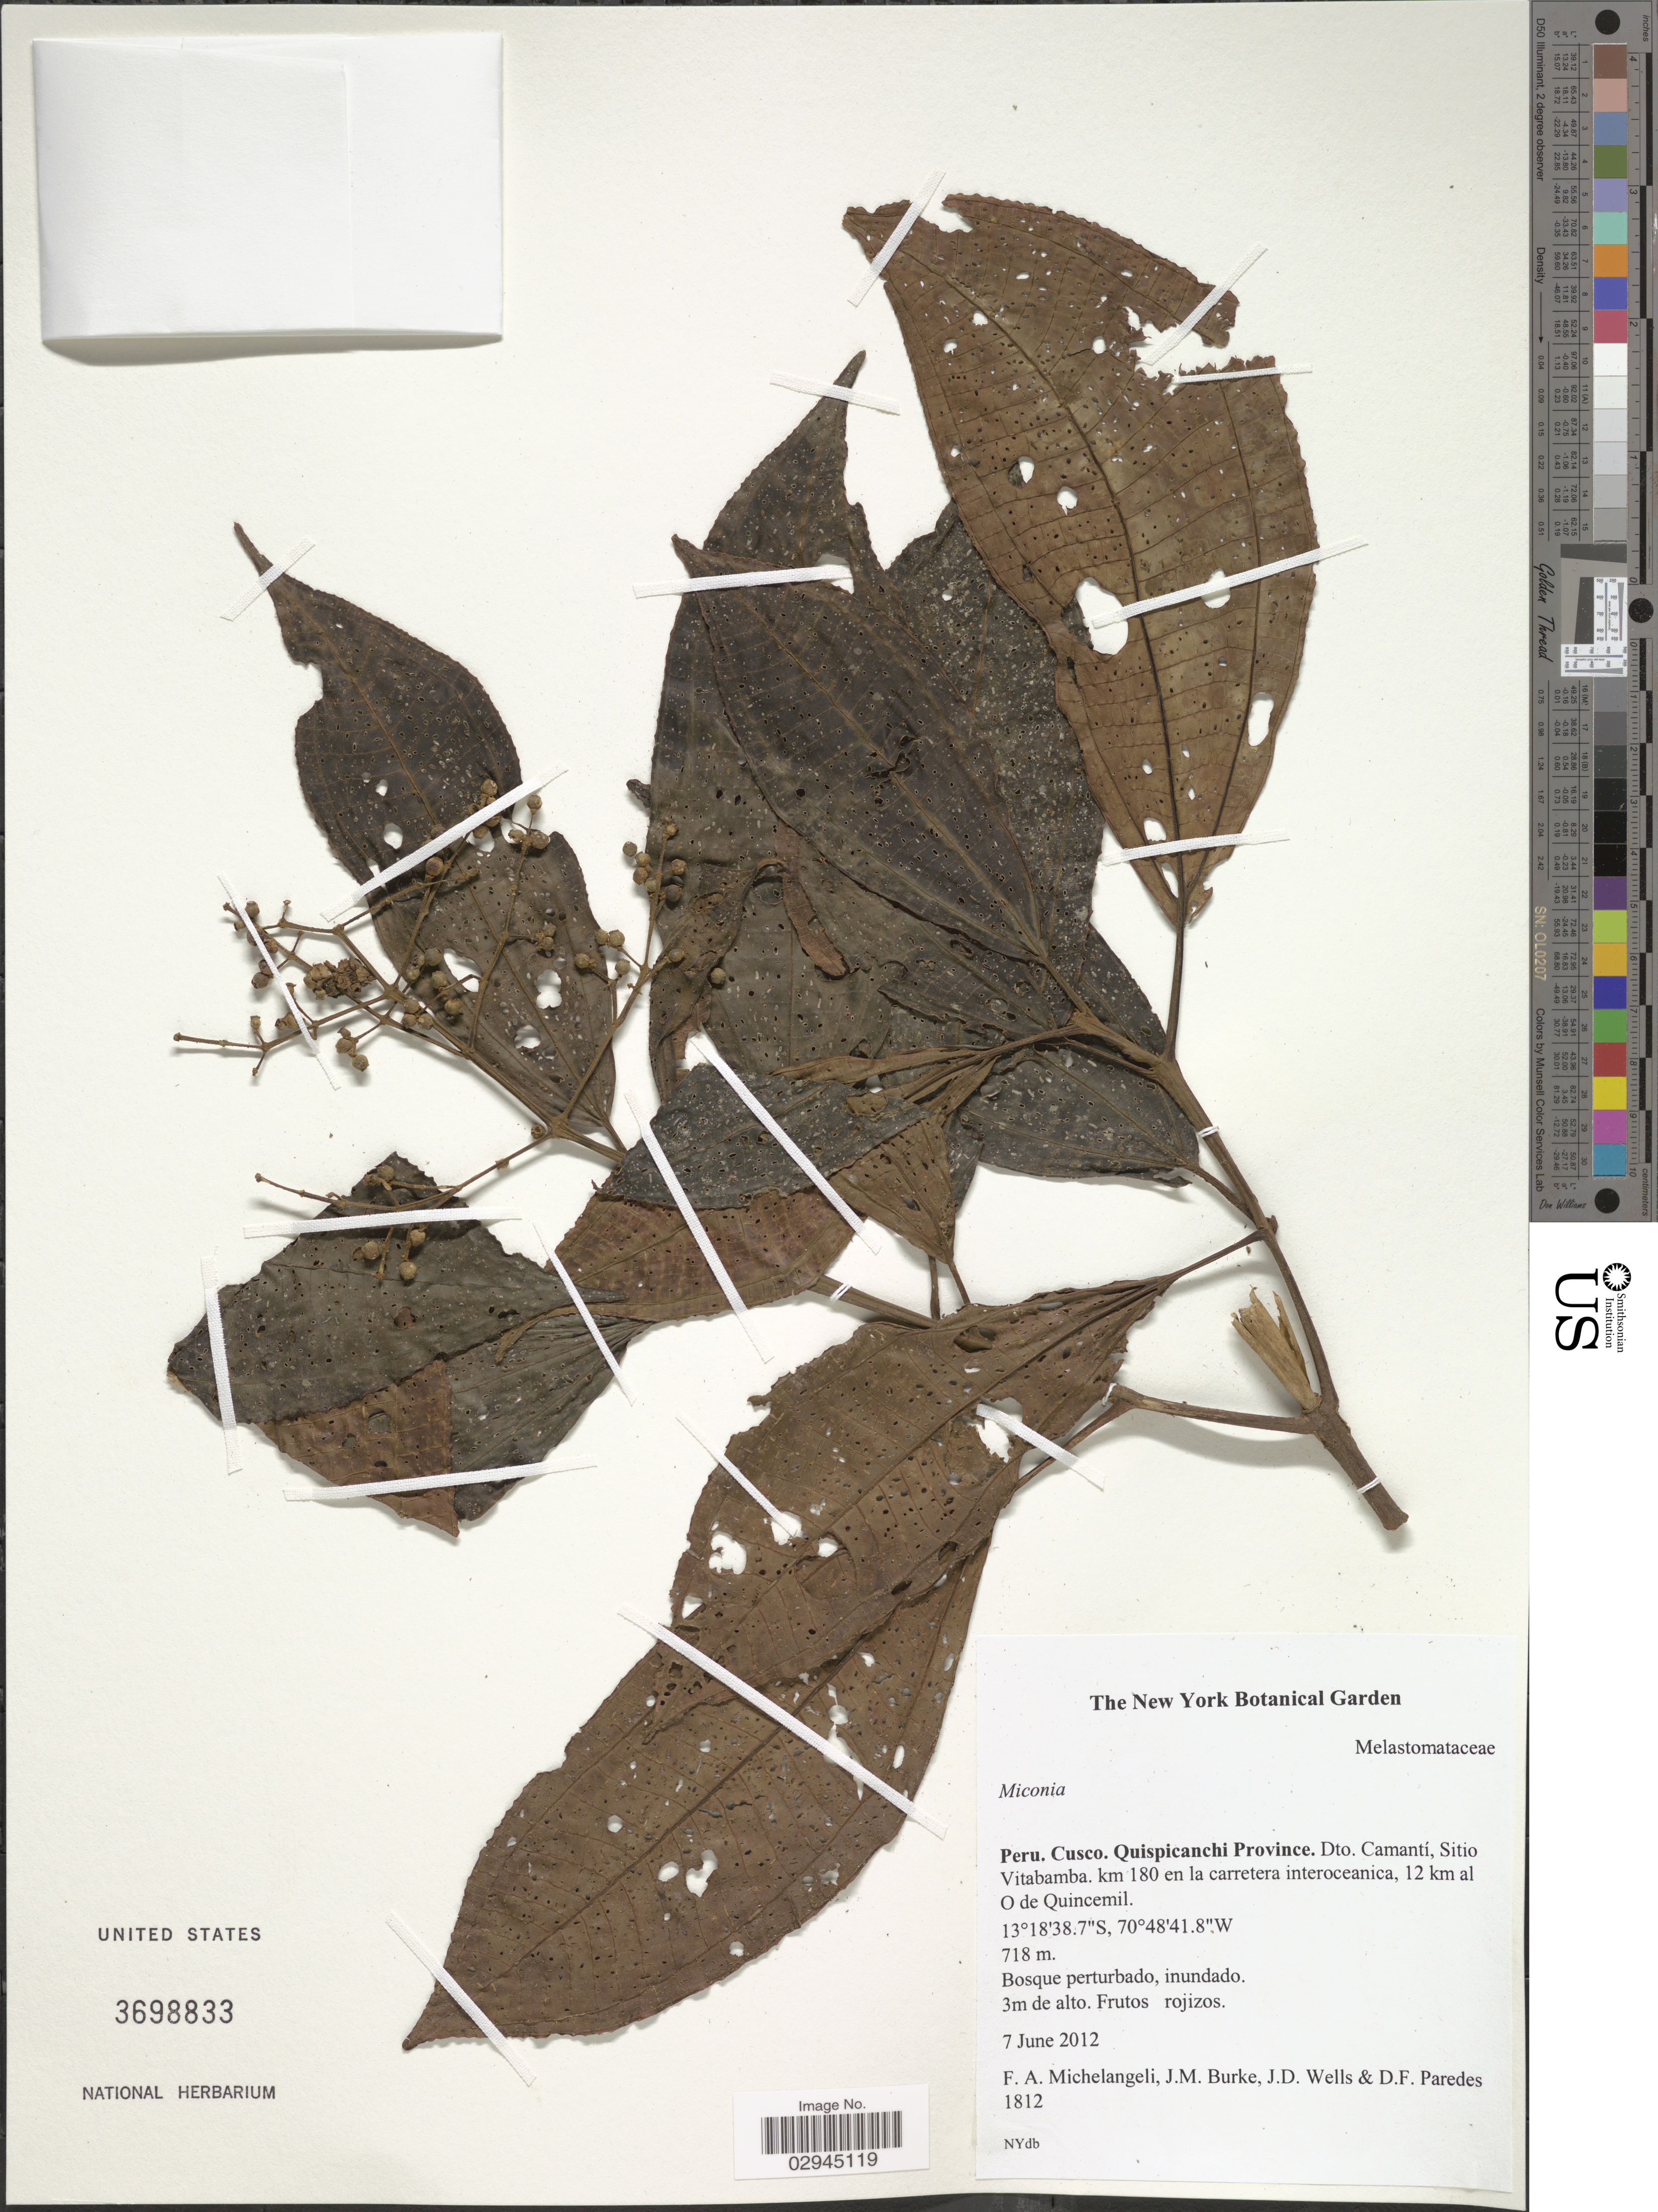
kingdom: Plantae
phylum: Tracheophyta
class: Magnoliopsida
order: Myrtales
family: Melastomataceae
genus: Miconia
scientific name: Miconia sp.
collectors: F. A. Michelangeli, Jac. M. Burke, J. Wells & D. Paredes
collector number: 1812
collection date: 2012-06-07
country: Peru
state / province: Cusco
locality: Quispicanchi Province. Dto. Camantí, Sitio Vitabamba. km 180 en la carretera interoceanica, 12 km al O de Quincemil.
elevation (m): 718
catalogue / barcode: US 3698833